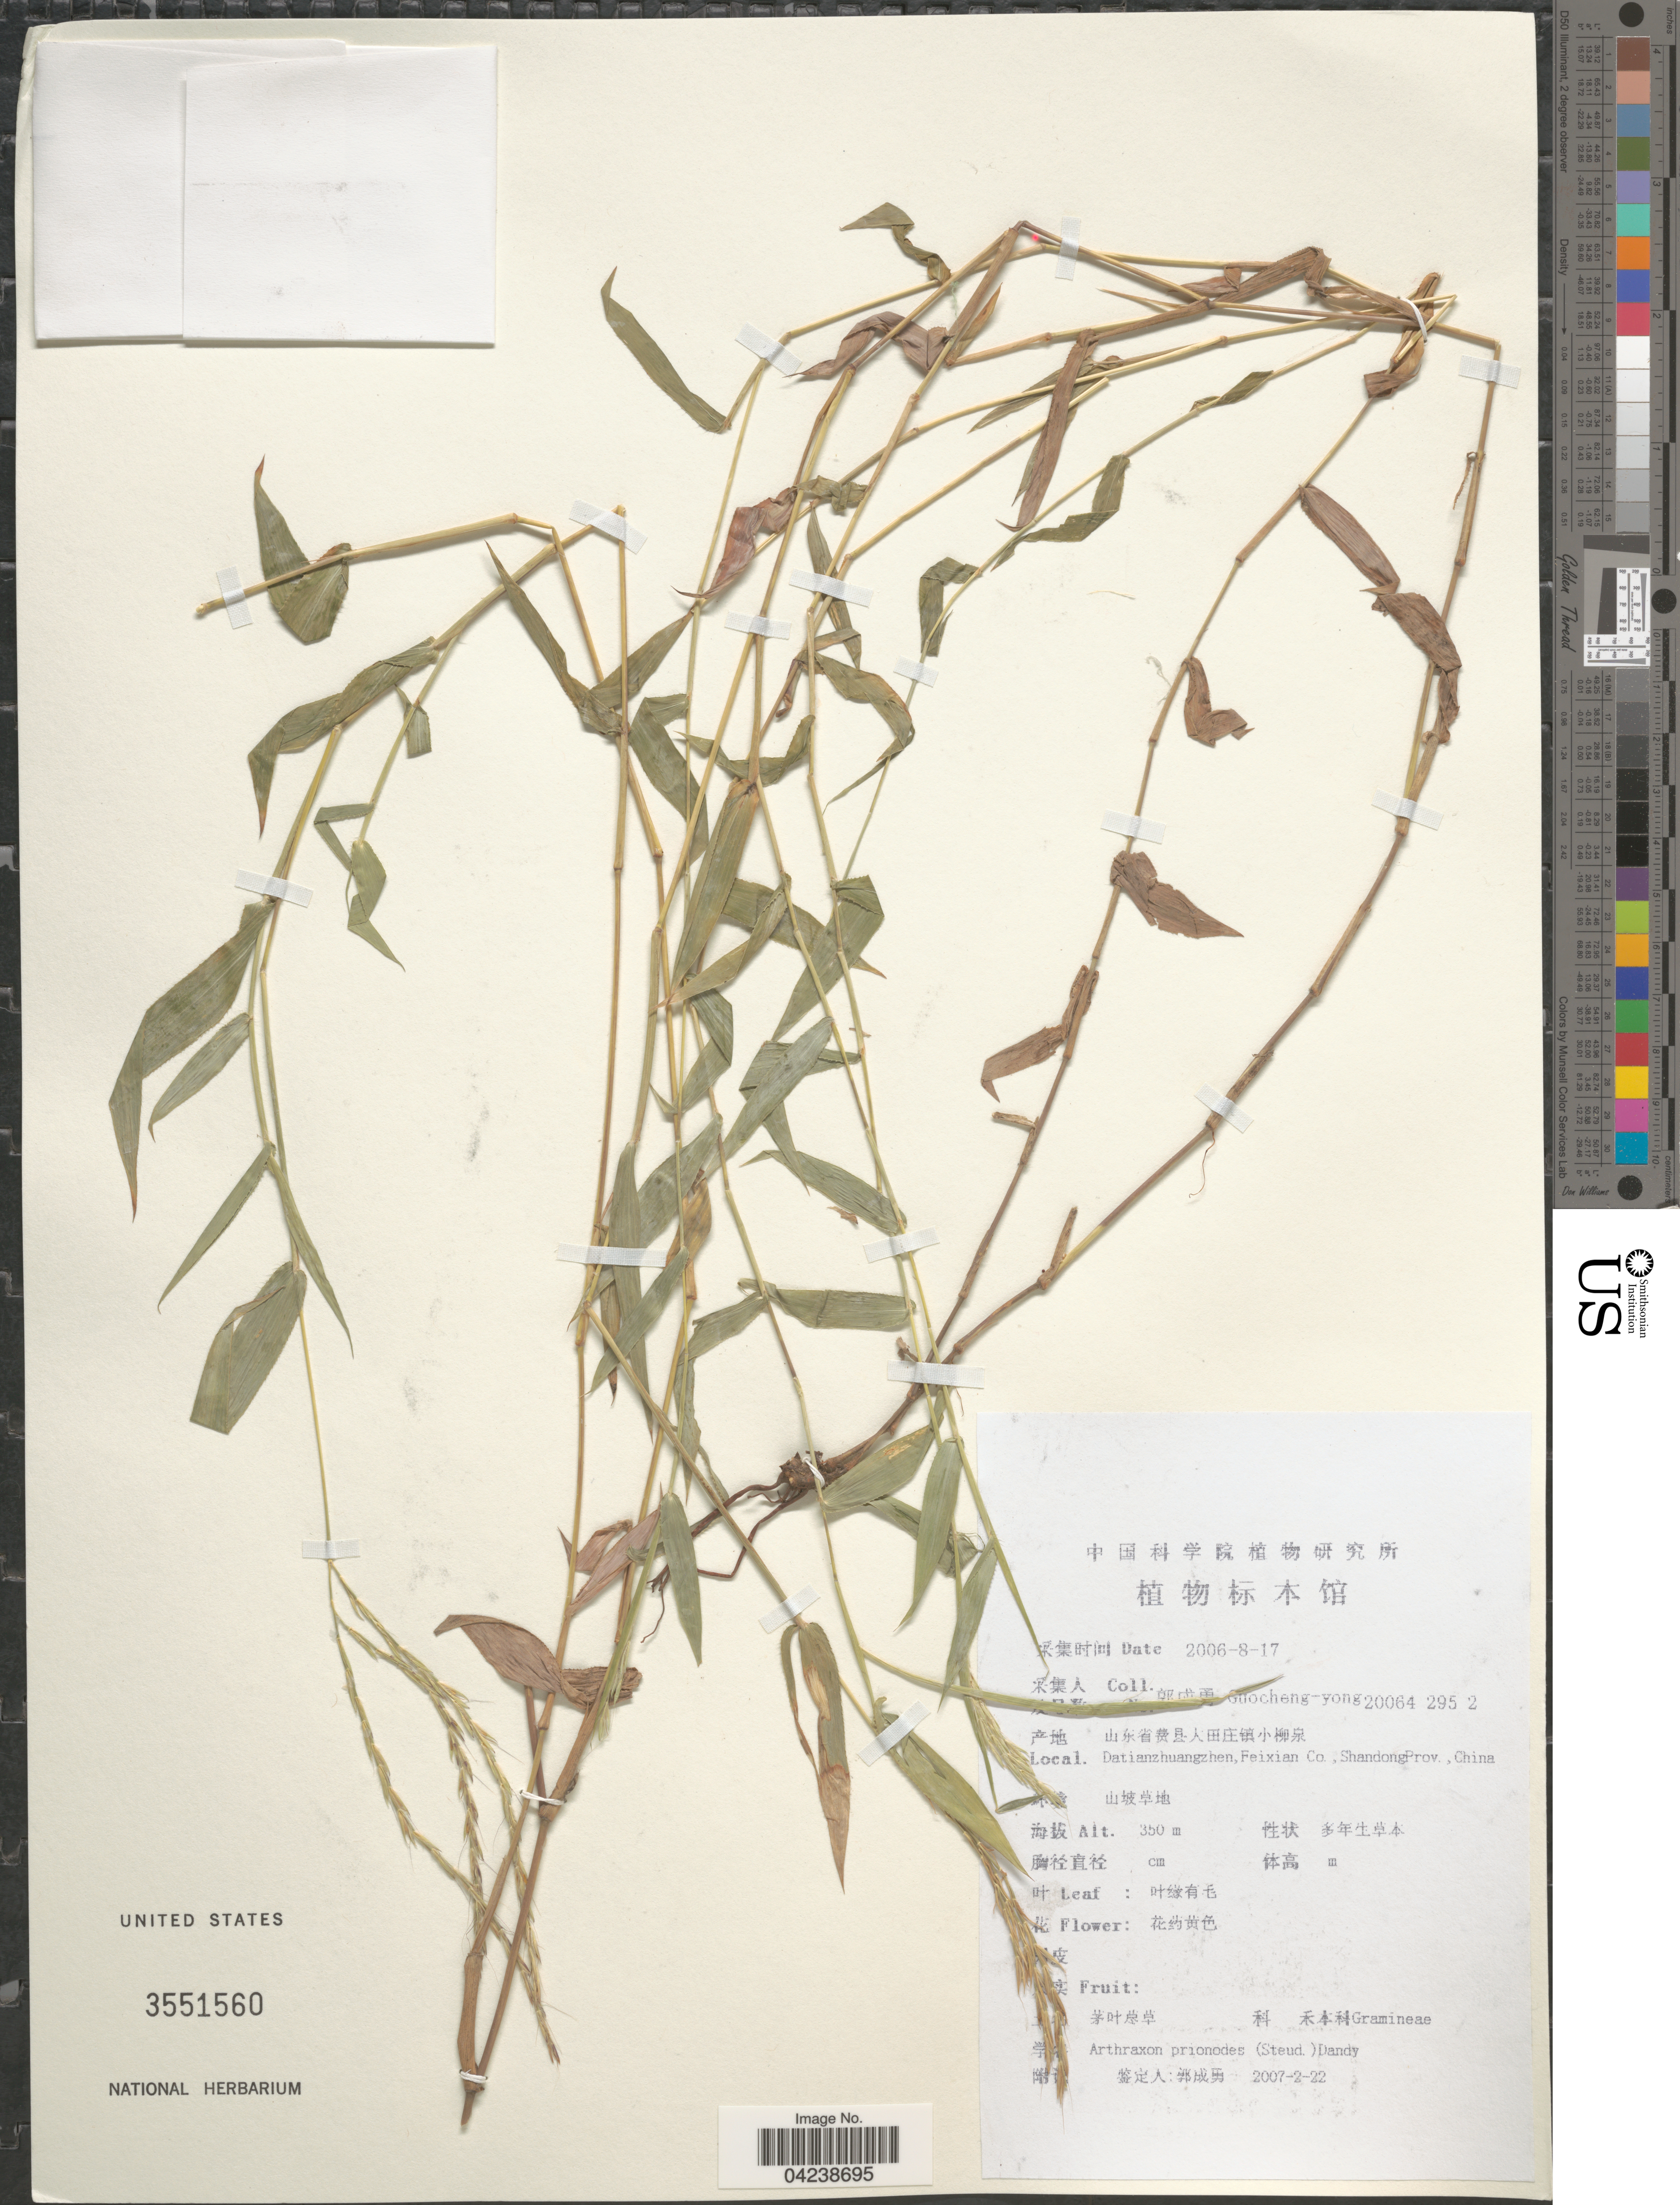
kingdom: Plantae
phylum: Tracheophyta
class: Liliopsida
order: Poales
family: Poaceae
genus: Arthraxon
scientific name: Arthraxon prionodes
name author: (Steud.) Dandy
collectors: Guo cheng-yong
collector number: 20064 295 2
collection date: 2006-08-17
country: China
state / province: Shandong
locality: Datianzhuangzhen, Feixian Co.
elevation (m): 350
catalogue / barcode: US 3551560